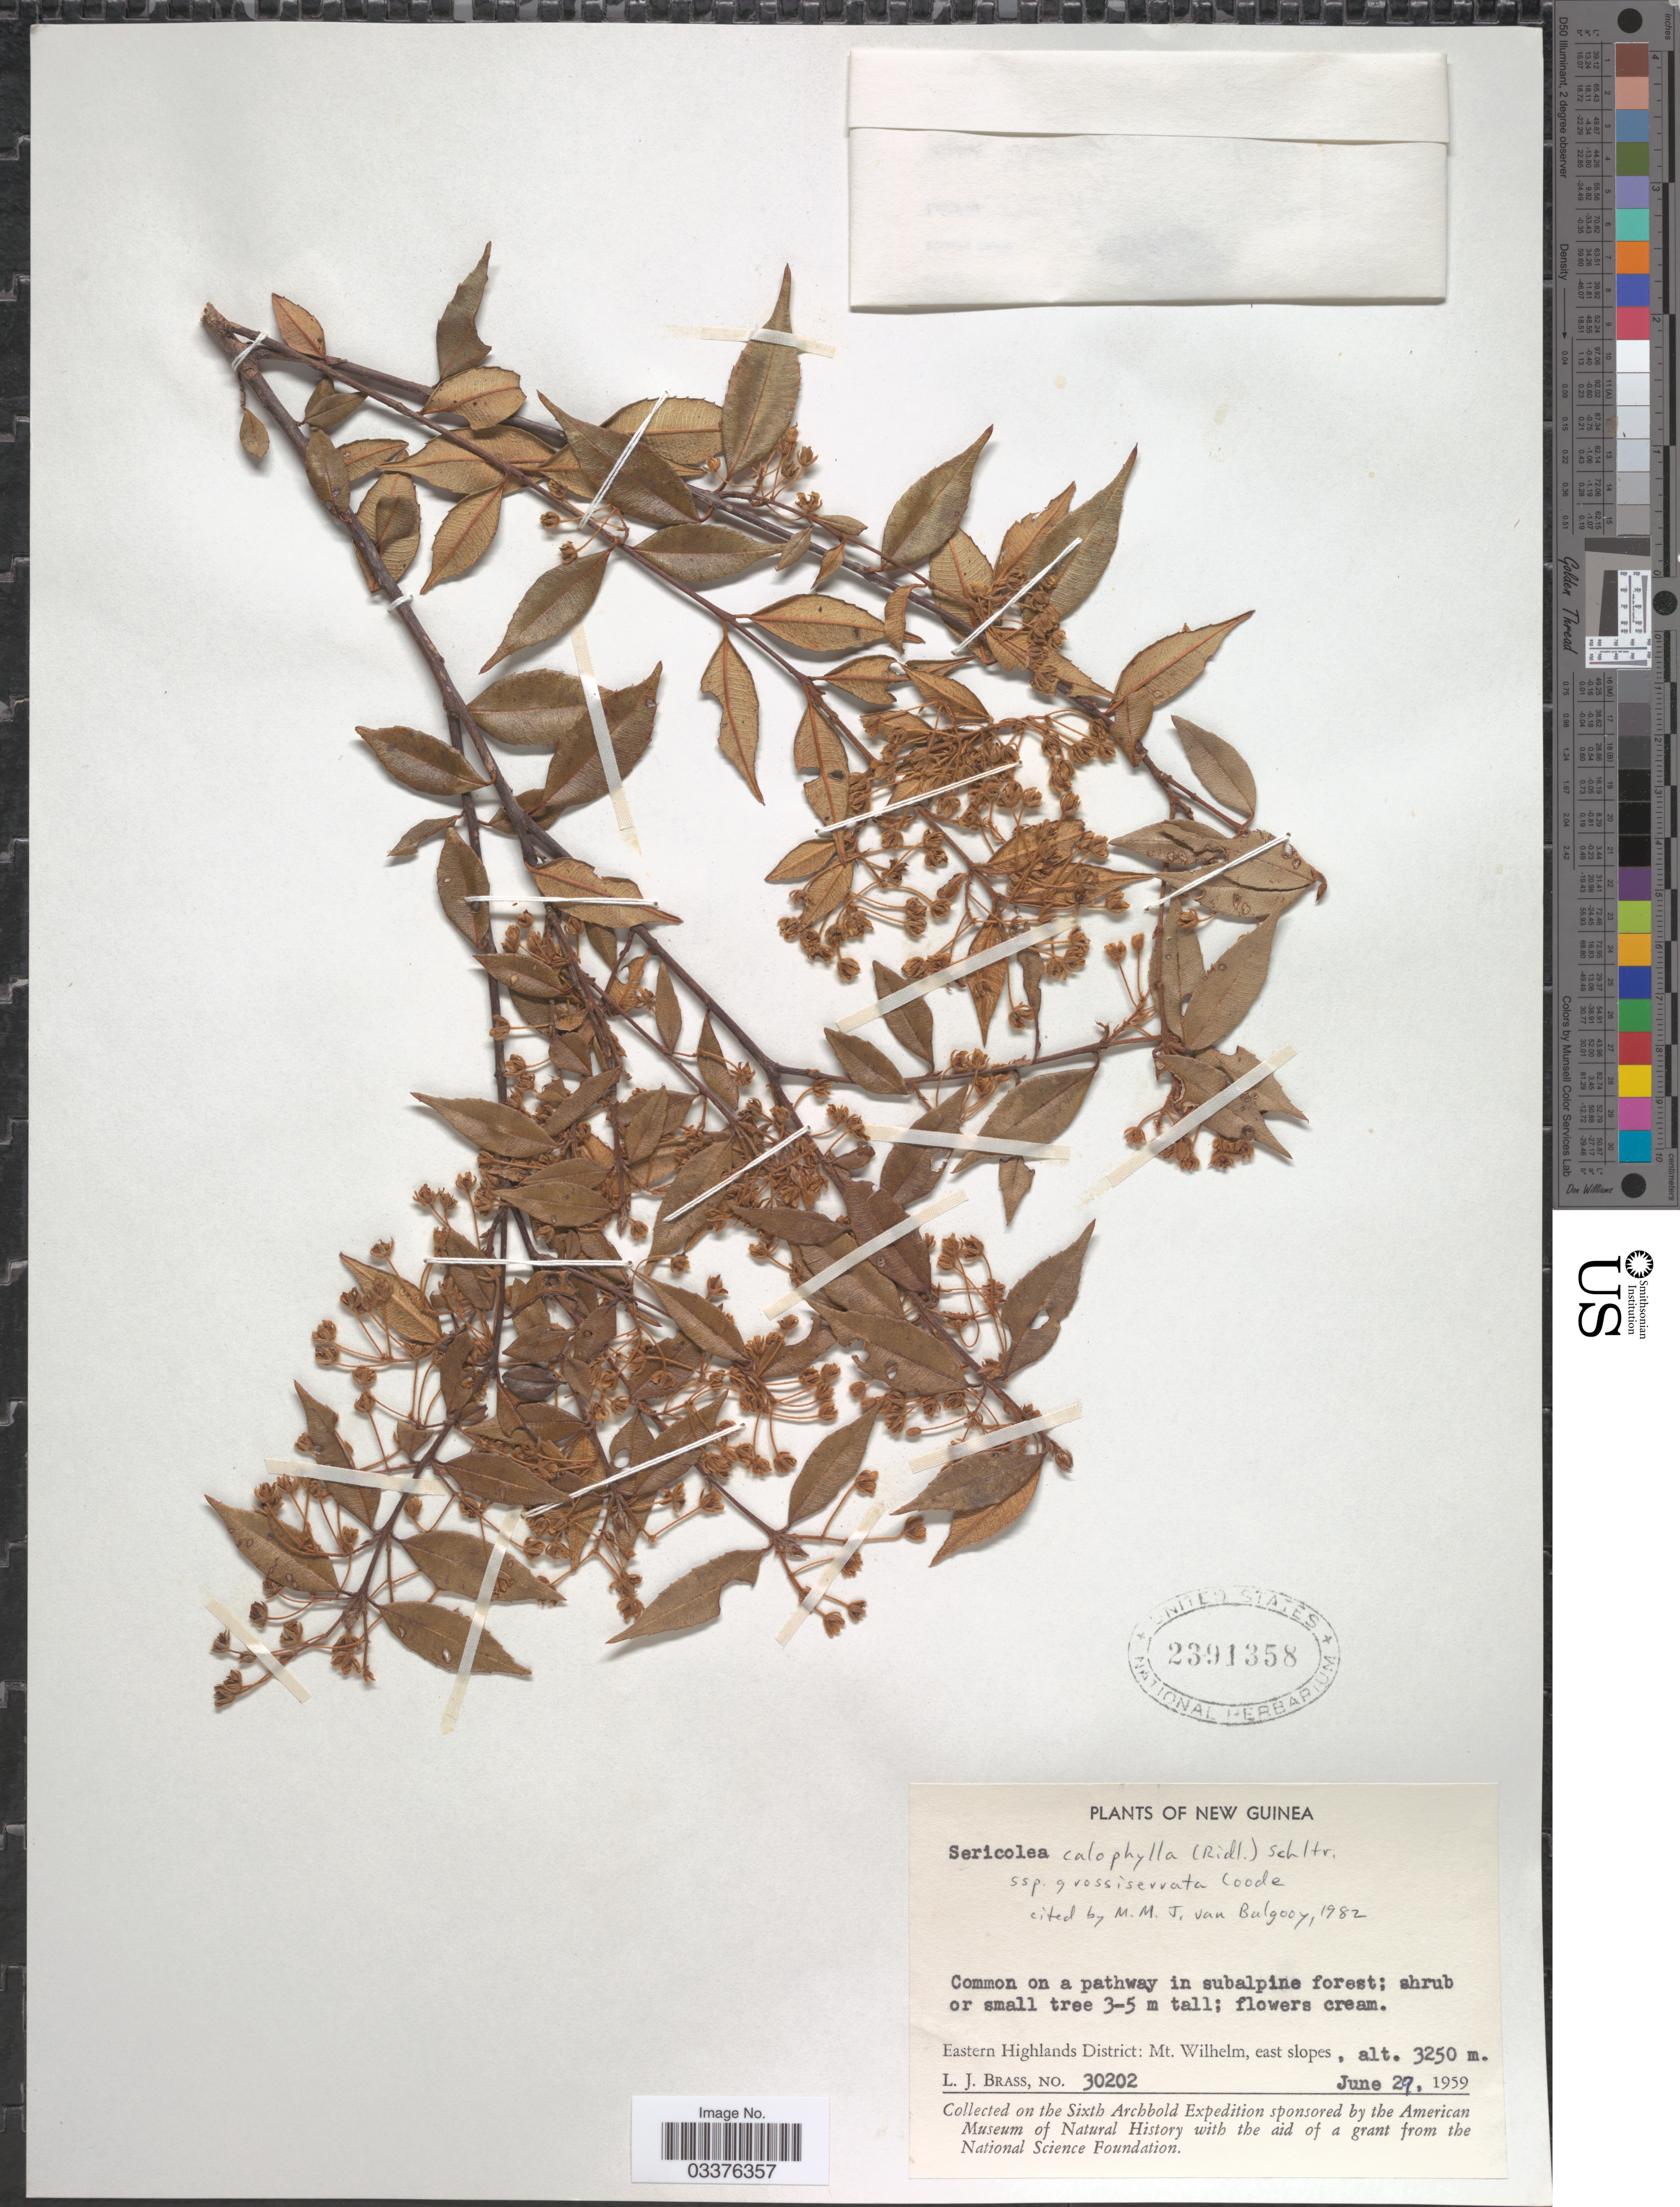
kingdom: Plantae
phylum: Tracheophyta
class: Magnoliopsida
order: Oxalidales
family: Elaeocarpaceae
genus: Sericolea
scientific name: Sericolea calophylla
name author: (Ridl.) Schltr.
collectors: L. J. Brass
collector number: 30202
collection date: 1959-06-29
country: Papua New Guinea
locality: New Guinea. Eastern Highlands District: Mt. Wilhelm, east slopes.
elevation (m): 3250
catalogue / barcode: US 2391358